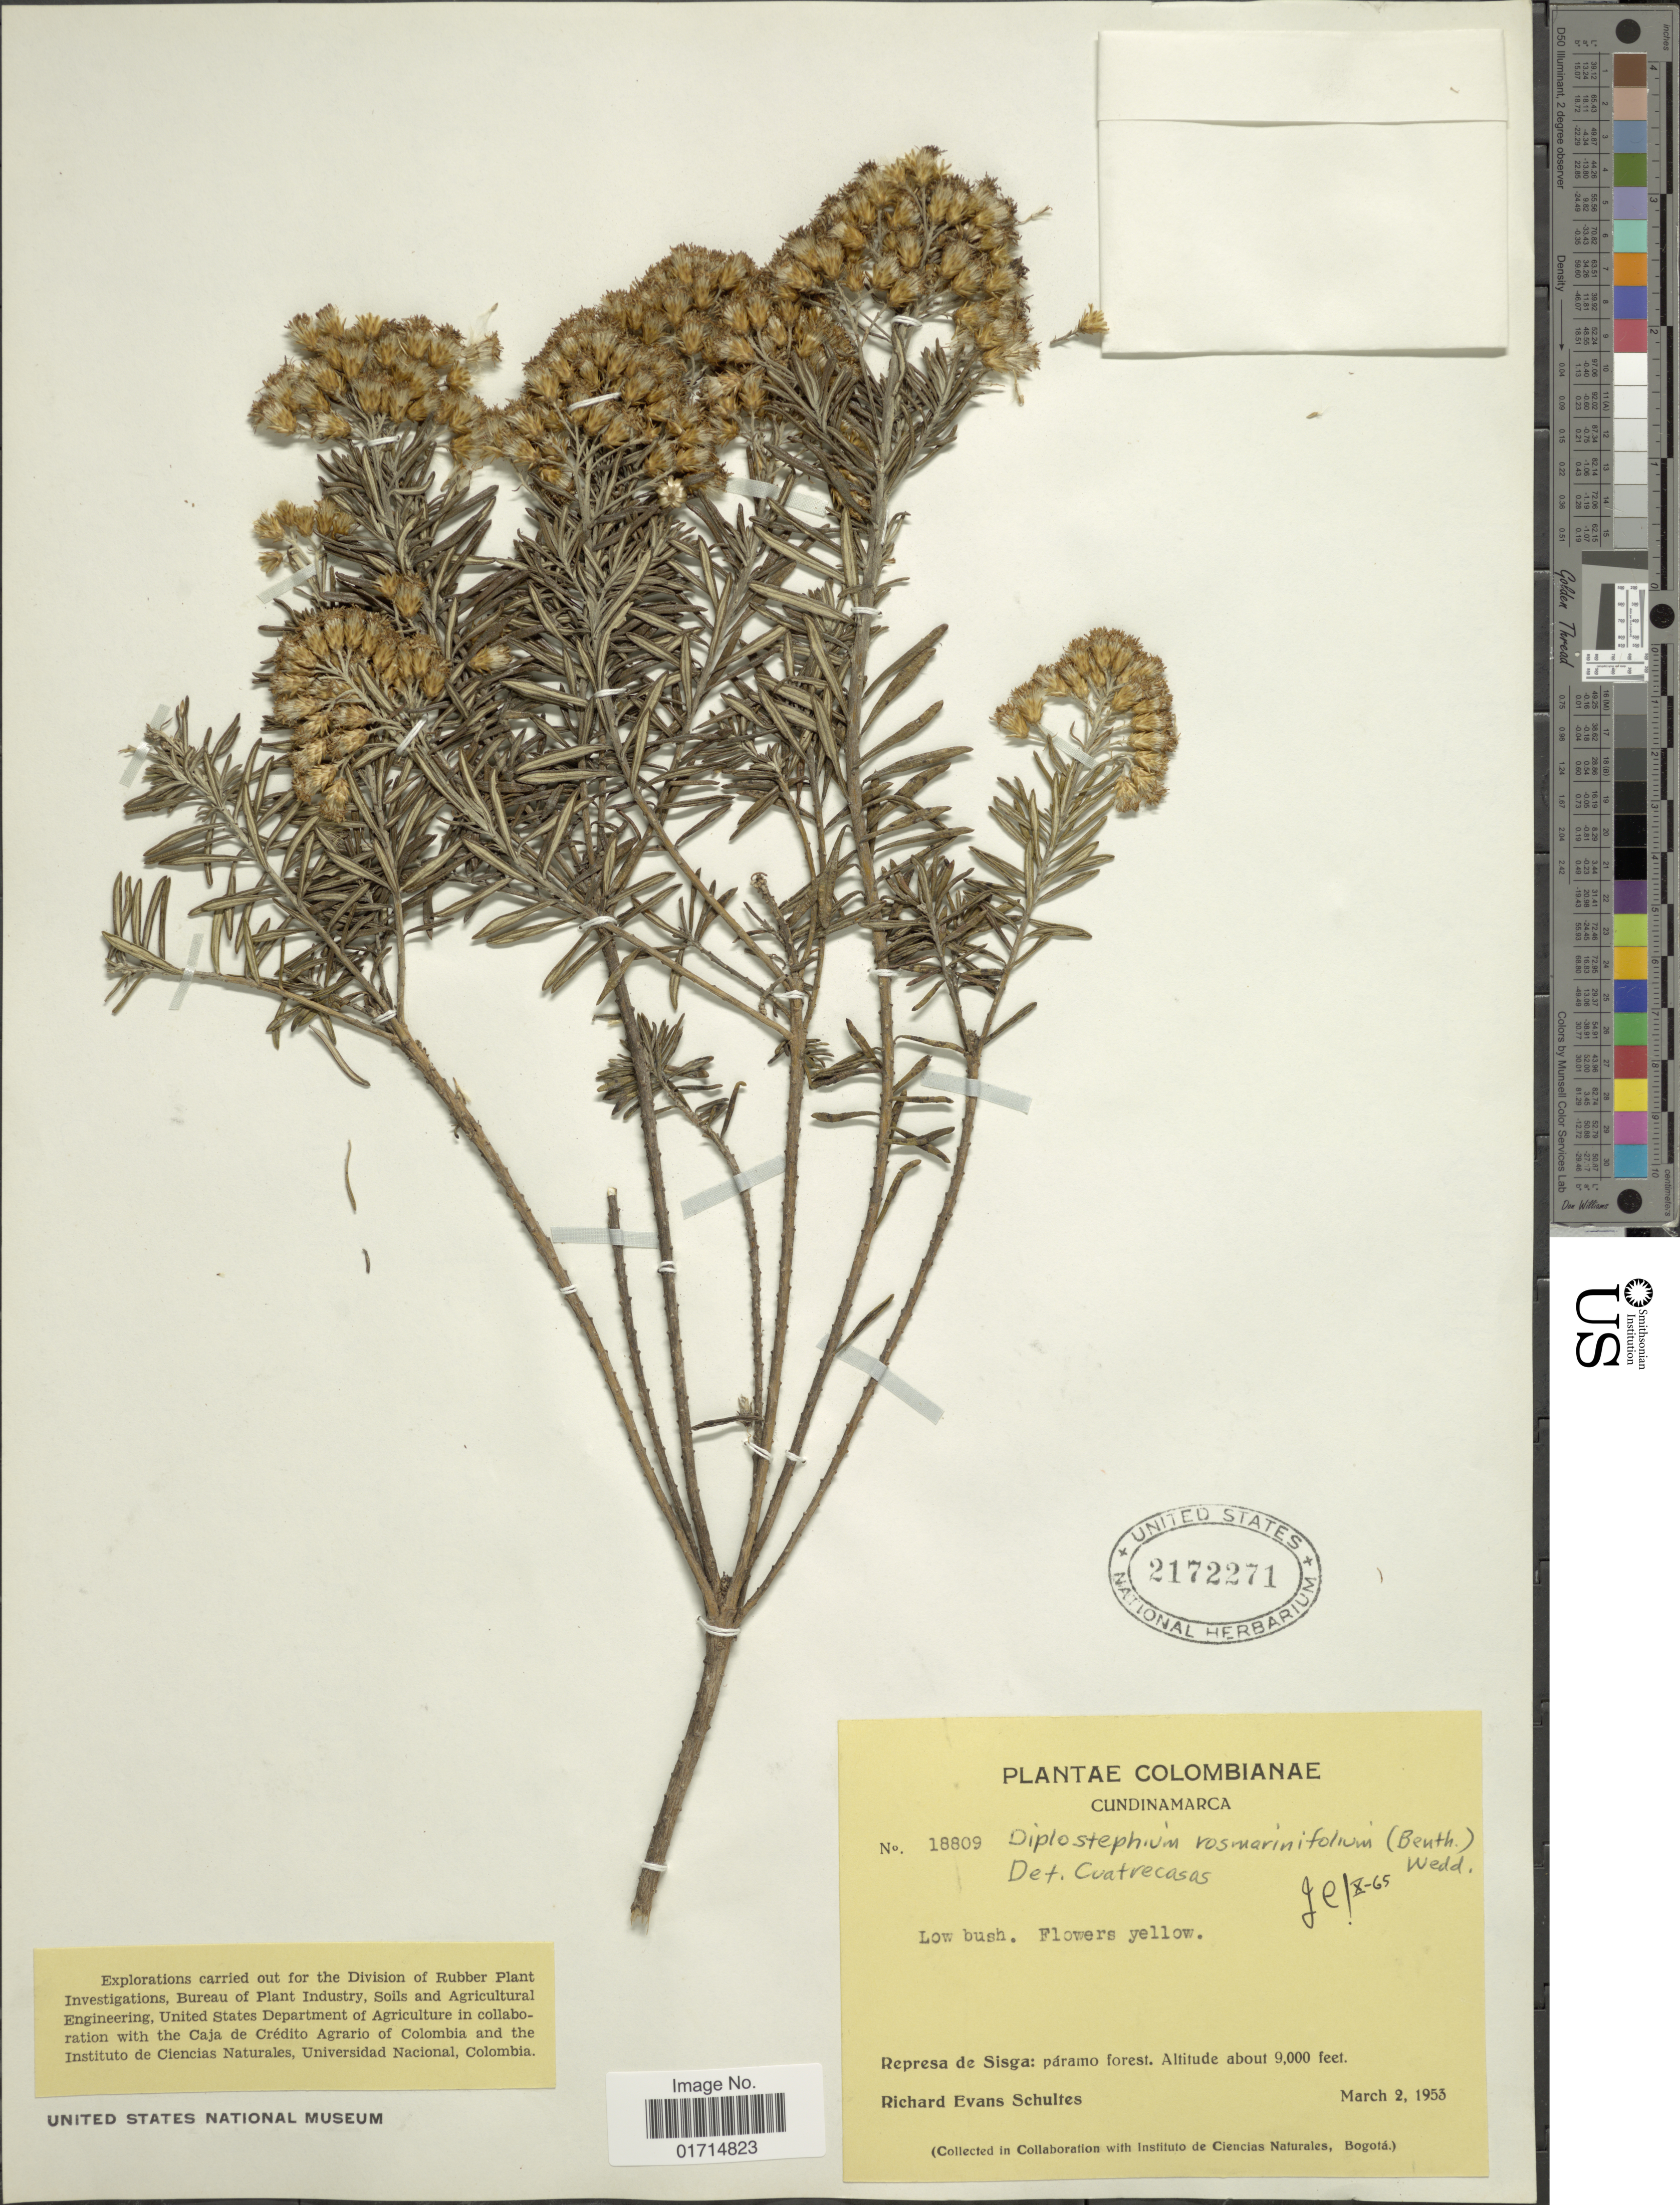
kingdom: Plantae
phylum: Tracheophyta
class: Magnoliopsida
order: Asterales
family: Asteraceae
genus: Diplostephium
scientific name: Diplostephium rosmarinifolium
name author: (Benth.) Wedd.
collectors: R. E. Schultes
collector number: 18809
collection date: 1953-03-02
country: Colombia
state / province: Cundinamarca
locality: Colombianae. Cundinamarca. Represa de Sisga: paramo forest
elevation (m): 2743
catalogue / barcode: US 2172271